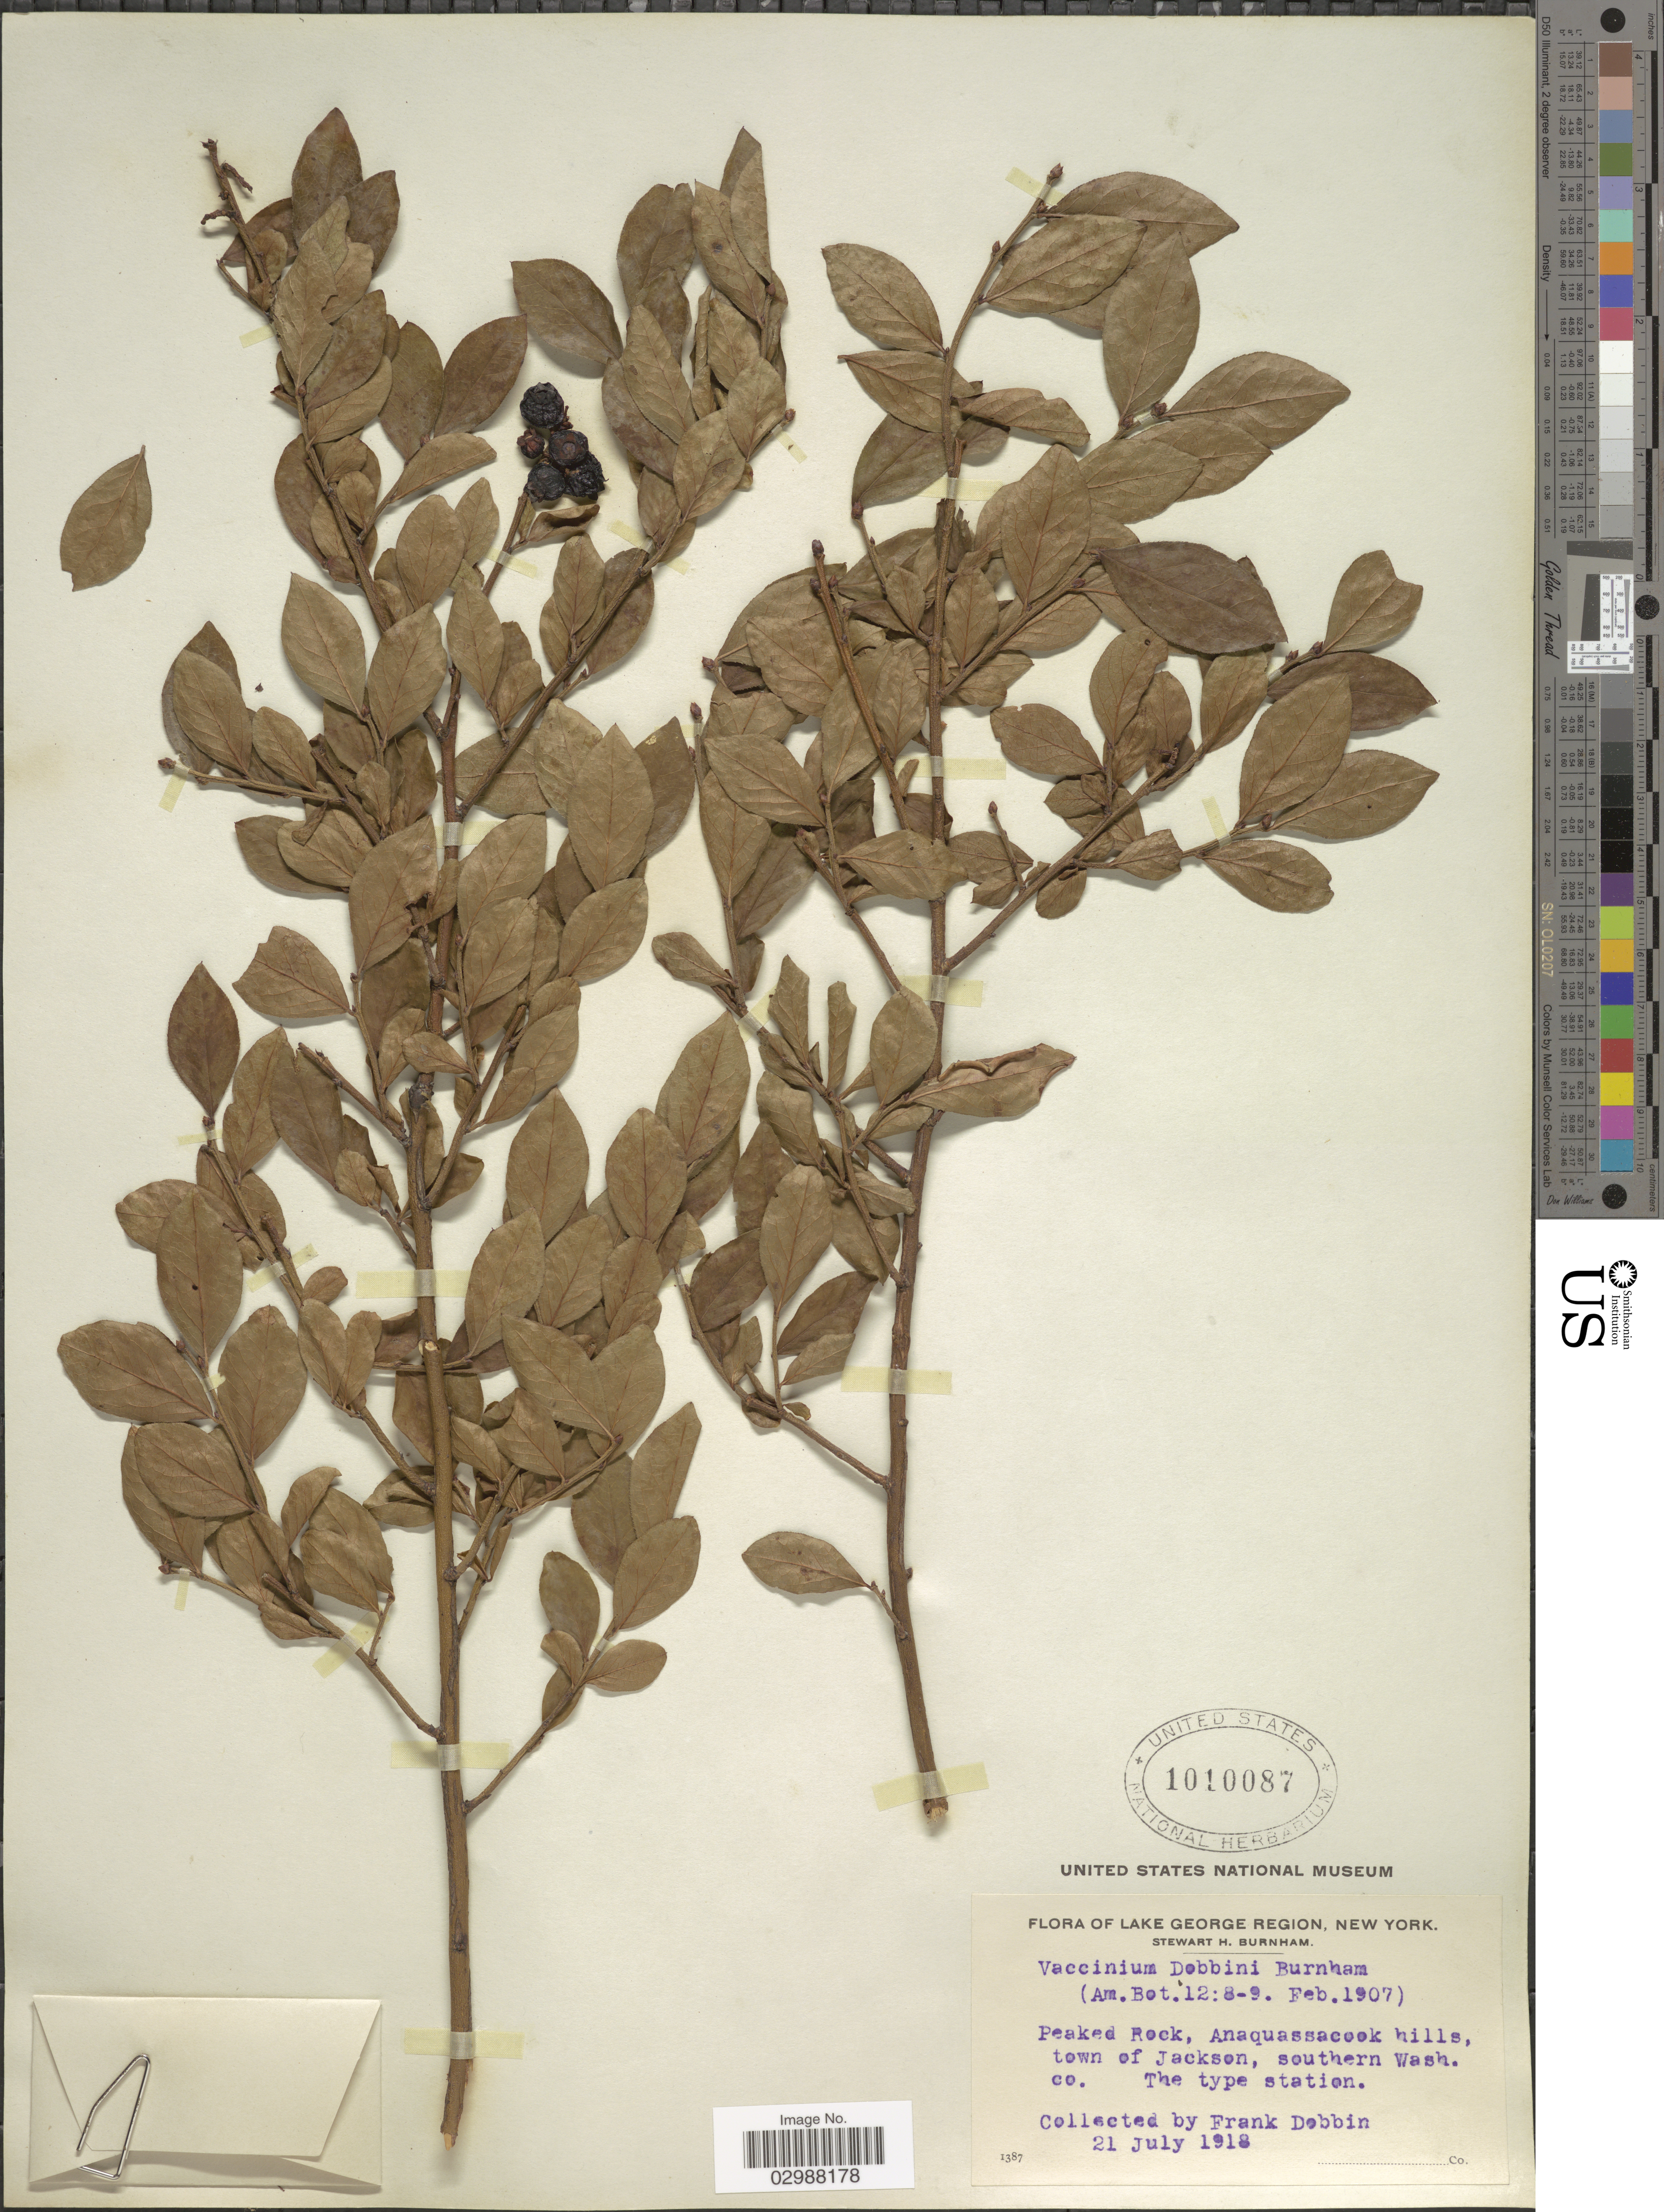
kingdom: Plantae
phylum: Tracheophyta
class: Magnoliopsida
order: Ericales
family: Ericaceae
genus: Vaccinium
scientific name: Vaccinium x dobbinii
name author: Burnham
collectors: F. Dobbin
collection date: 1918-07-21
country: United States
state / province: New York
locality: Lake George Region. Peaked Rock, Anaquassacook hills, town of Jackson, southern Wash. Co.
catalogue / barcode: US 1010087